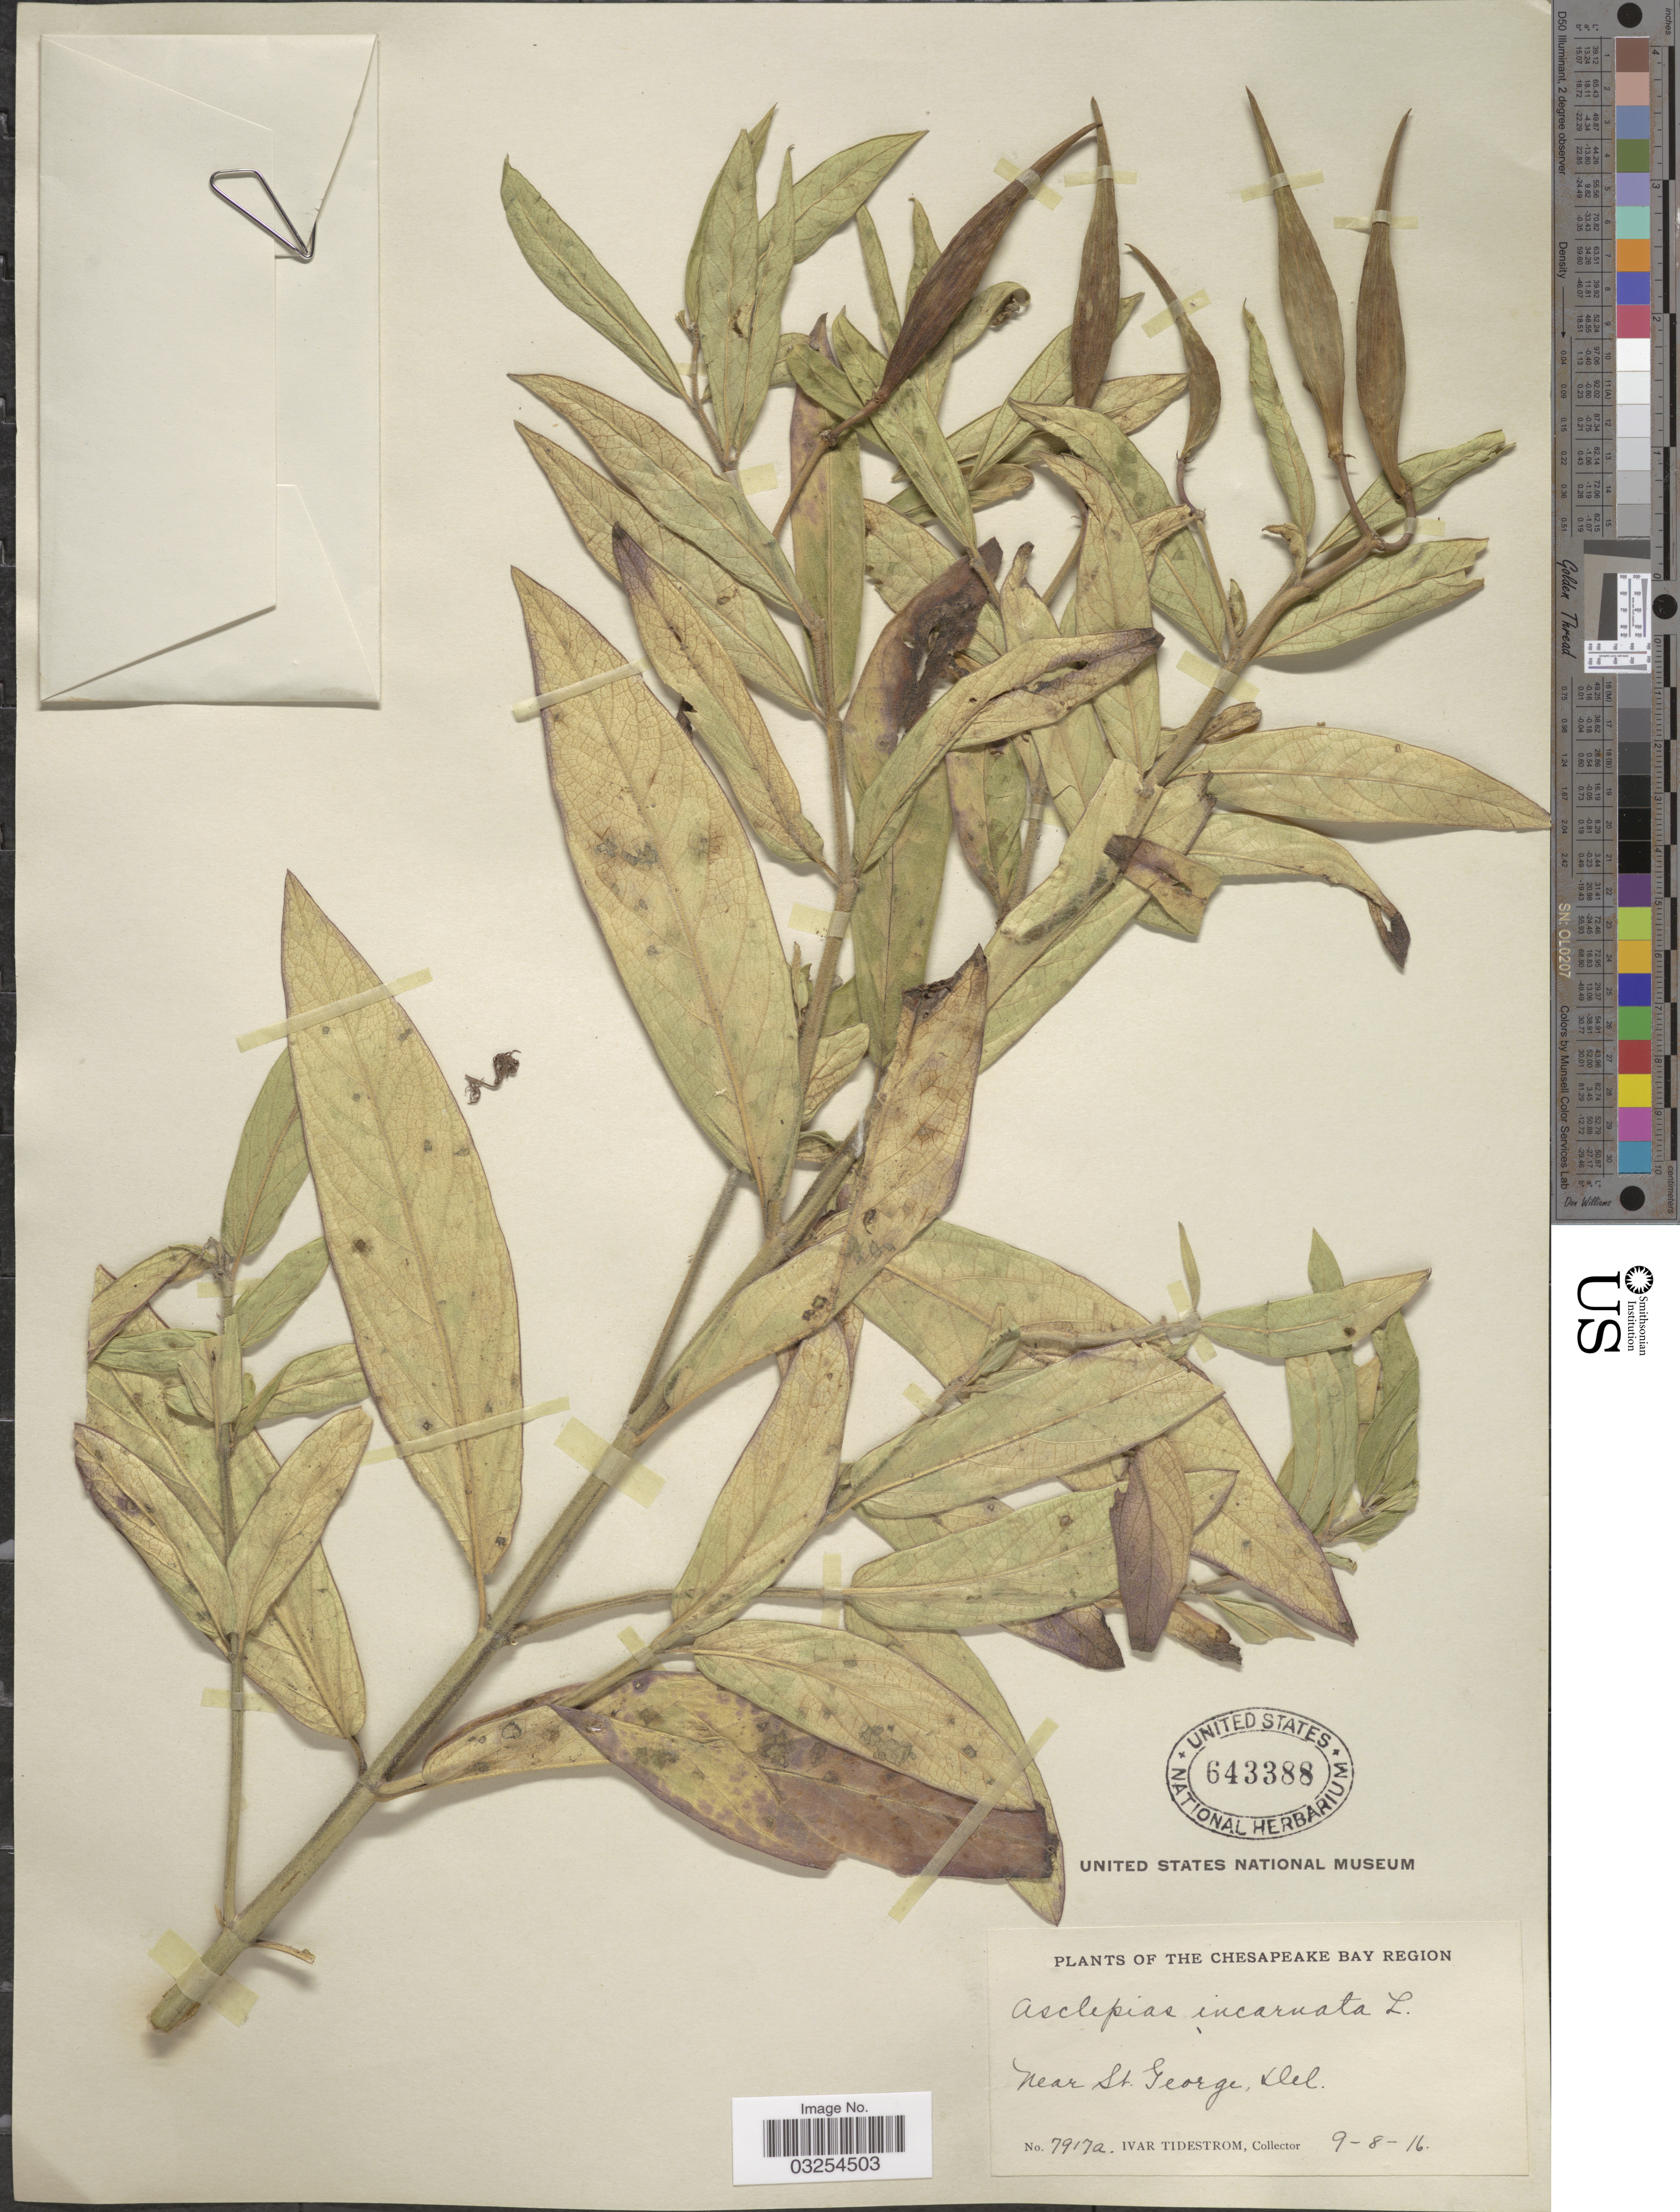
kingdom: Plantae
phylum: Tracheophyta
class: Magnoliopsida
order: Gentianales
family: Apocynaceae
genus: Asclepias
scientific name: Asclepias incarnata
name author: L.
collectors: I. F. Tidestrom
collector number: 7917a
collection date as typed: Transcribed d/m/y: 8/9/16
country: United States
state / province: Delaware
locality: The Chesapeake Bay Region, near St. George.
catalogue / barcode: US 643388